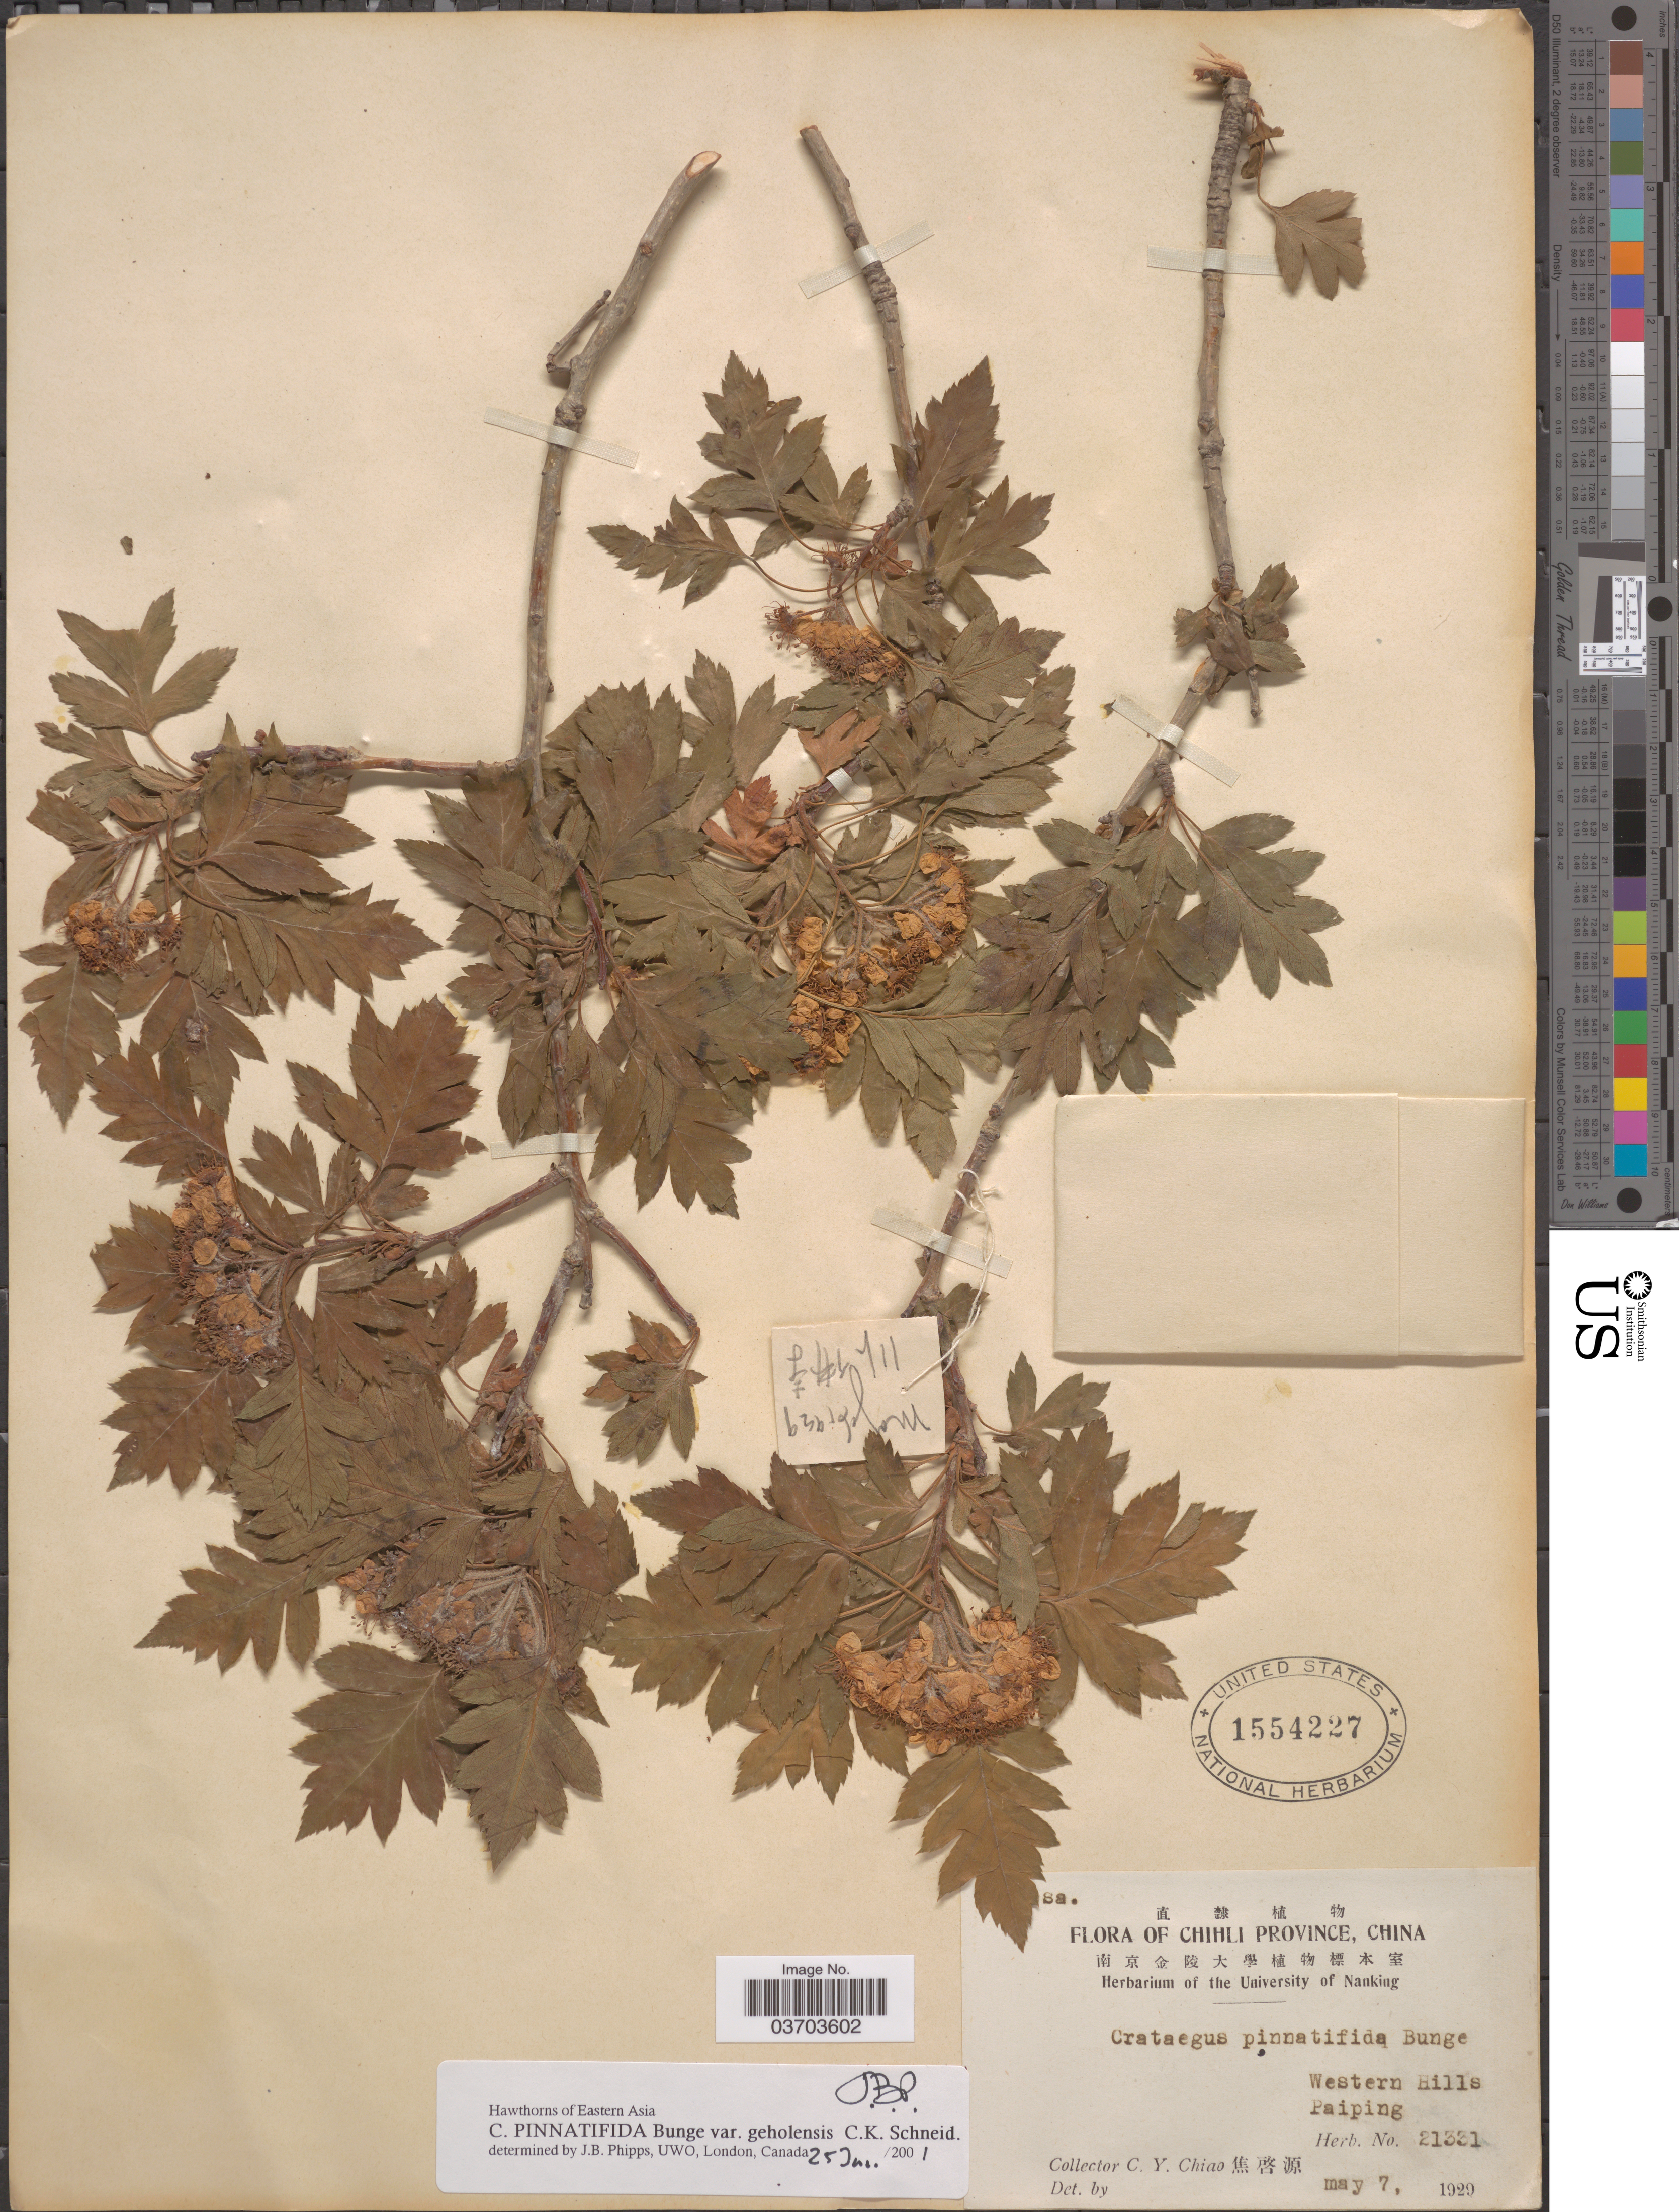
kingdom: Plantae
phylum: Tracheophyta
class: Magnoliopsida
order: Rosales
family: Rosaceae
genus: Crataegus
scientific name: Crataegus pinnatifida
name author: Bunge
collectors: C. Y. Chiao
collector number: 21331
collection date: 1929-05-07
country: China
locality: Chihli Province. Western Hills, Paiping.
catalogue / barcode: US 1554227